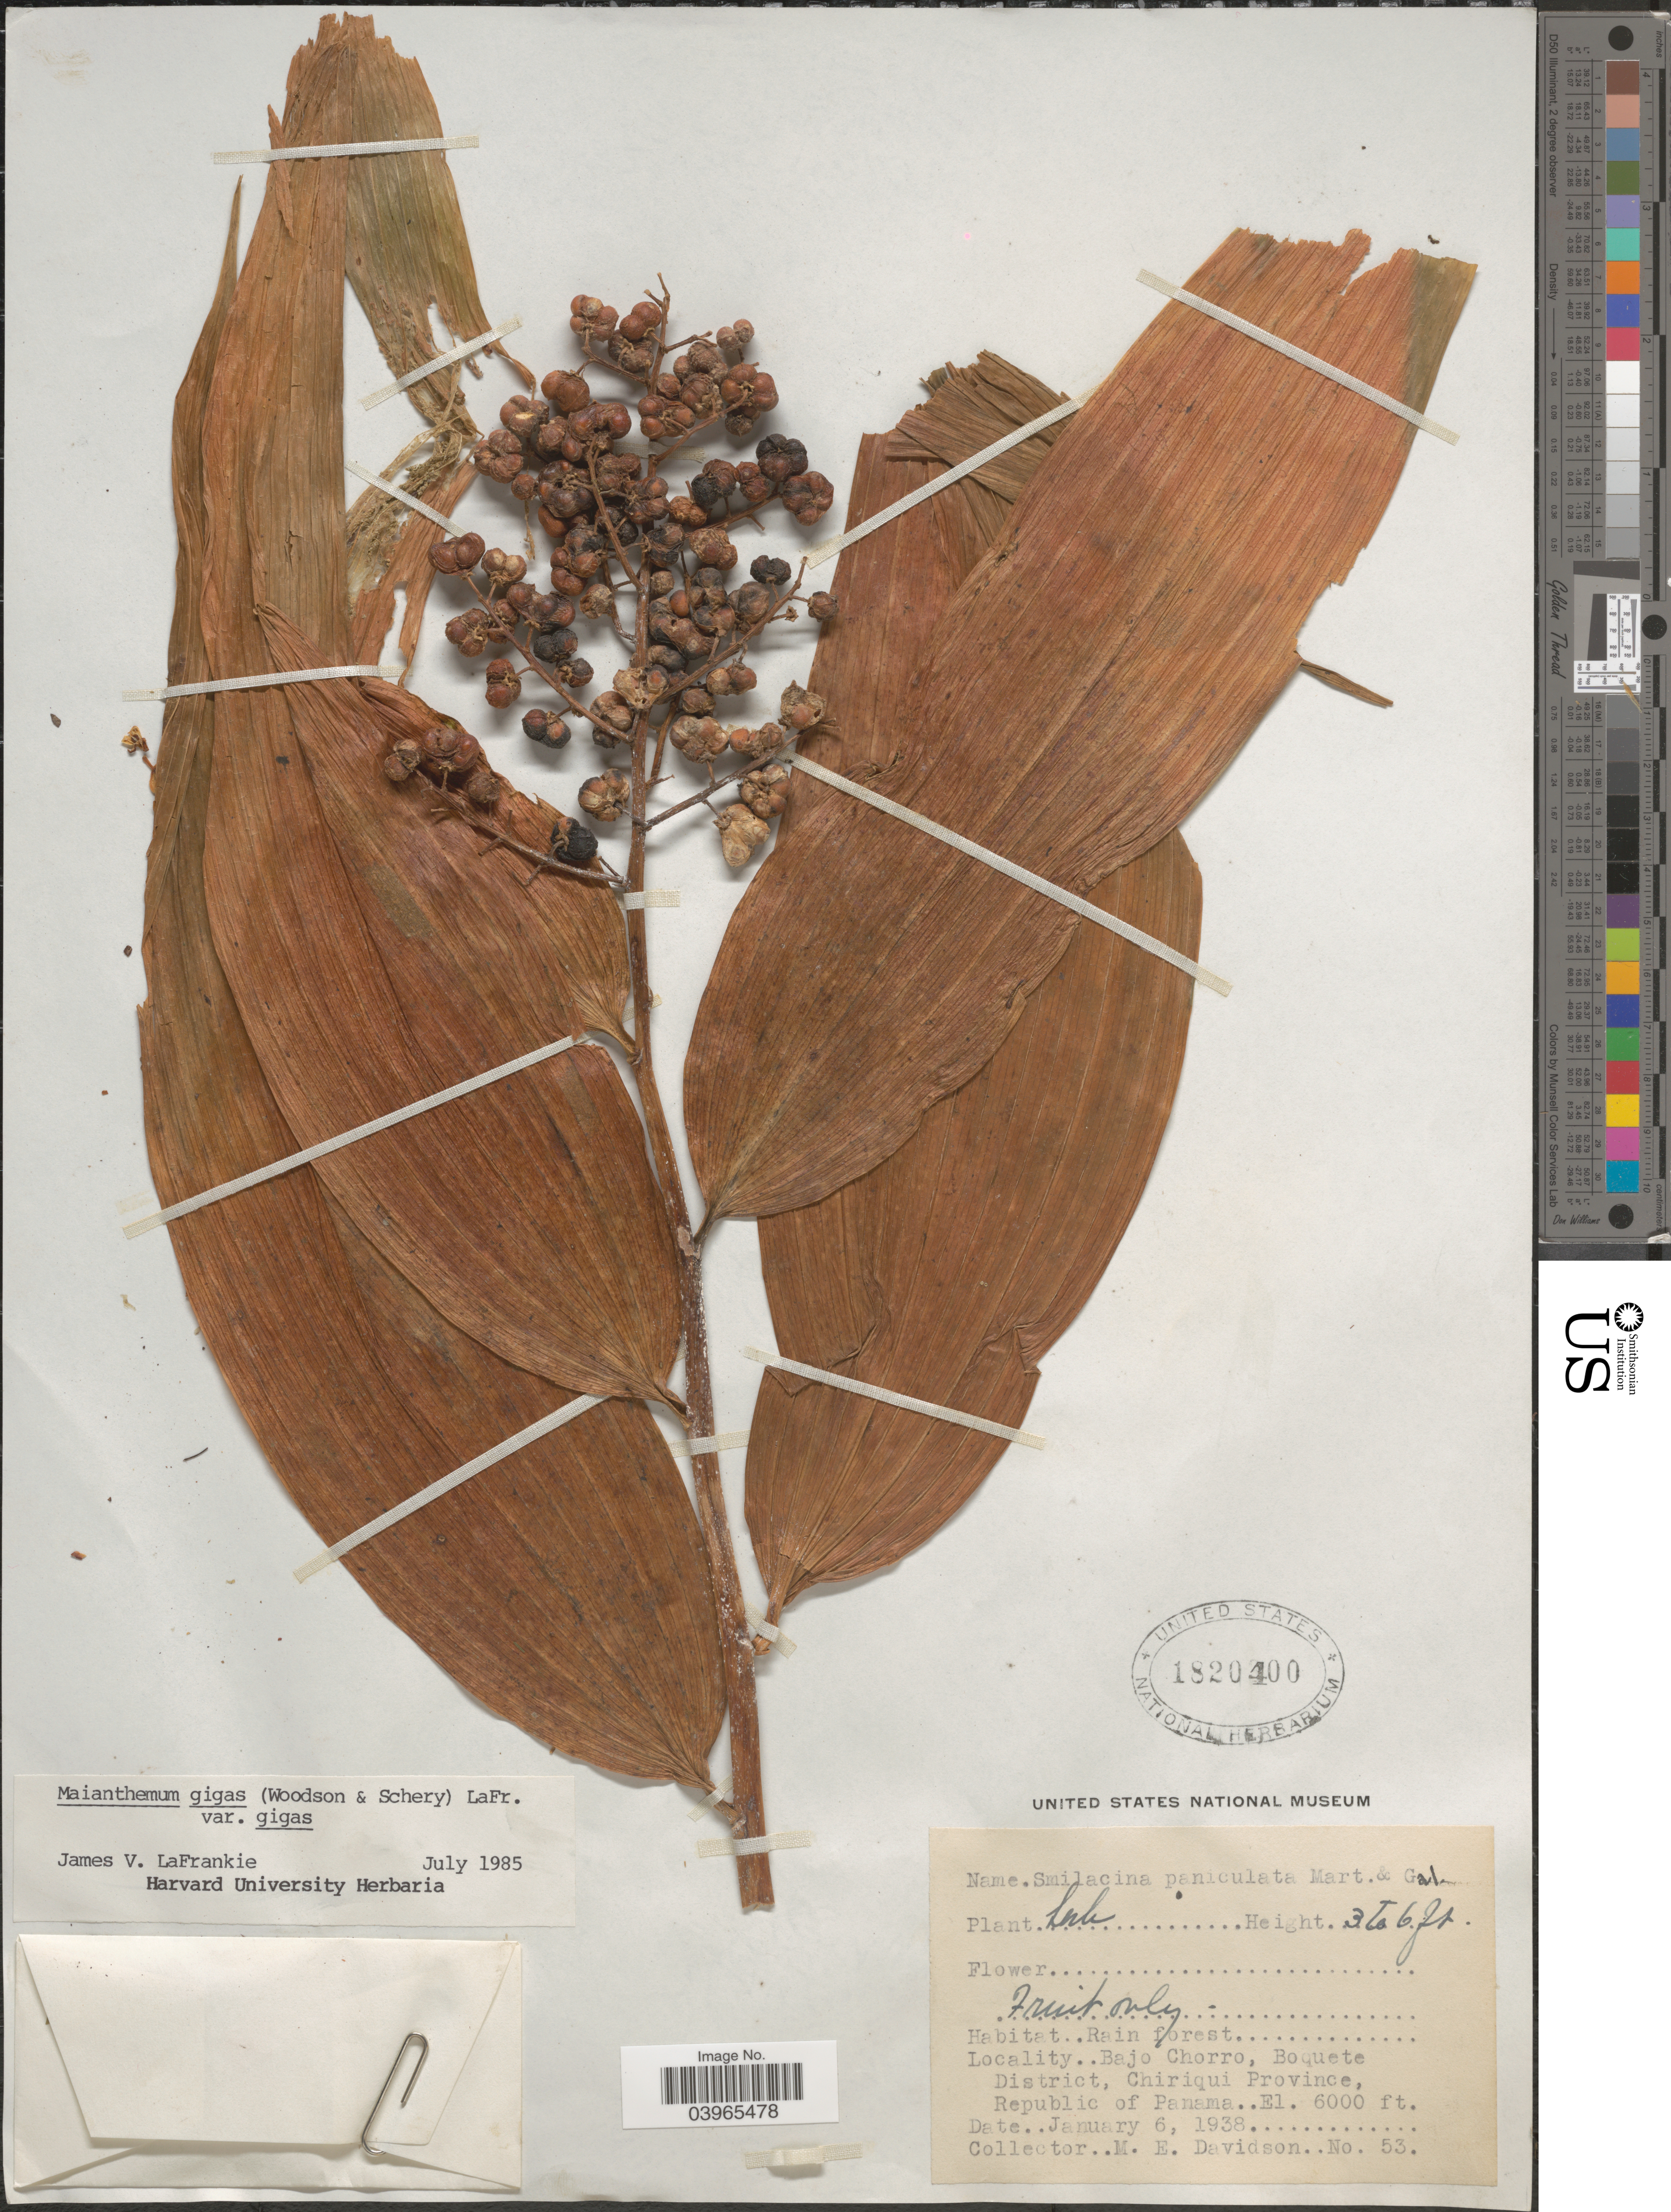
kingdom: Plantae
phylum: Tracheophyta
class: Liliopsida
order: Asparagales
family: Asparagaceae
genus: Maianthemum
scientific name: Maianthemum gigas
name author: (Woodson) LaFrankie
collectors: M. E. Davidson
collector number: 53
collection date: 1938-01-06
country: Panama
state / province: Chiriqui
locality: Bajo Chorro, Boquete District, Republic of Panama.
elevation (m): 1829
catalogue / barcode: US 1820400